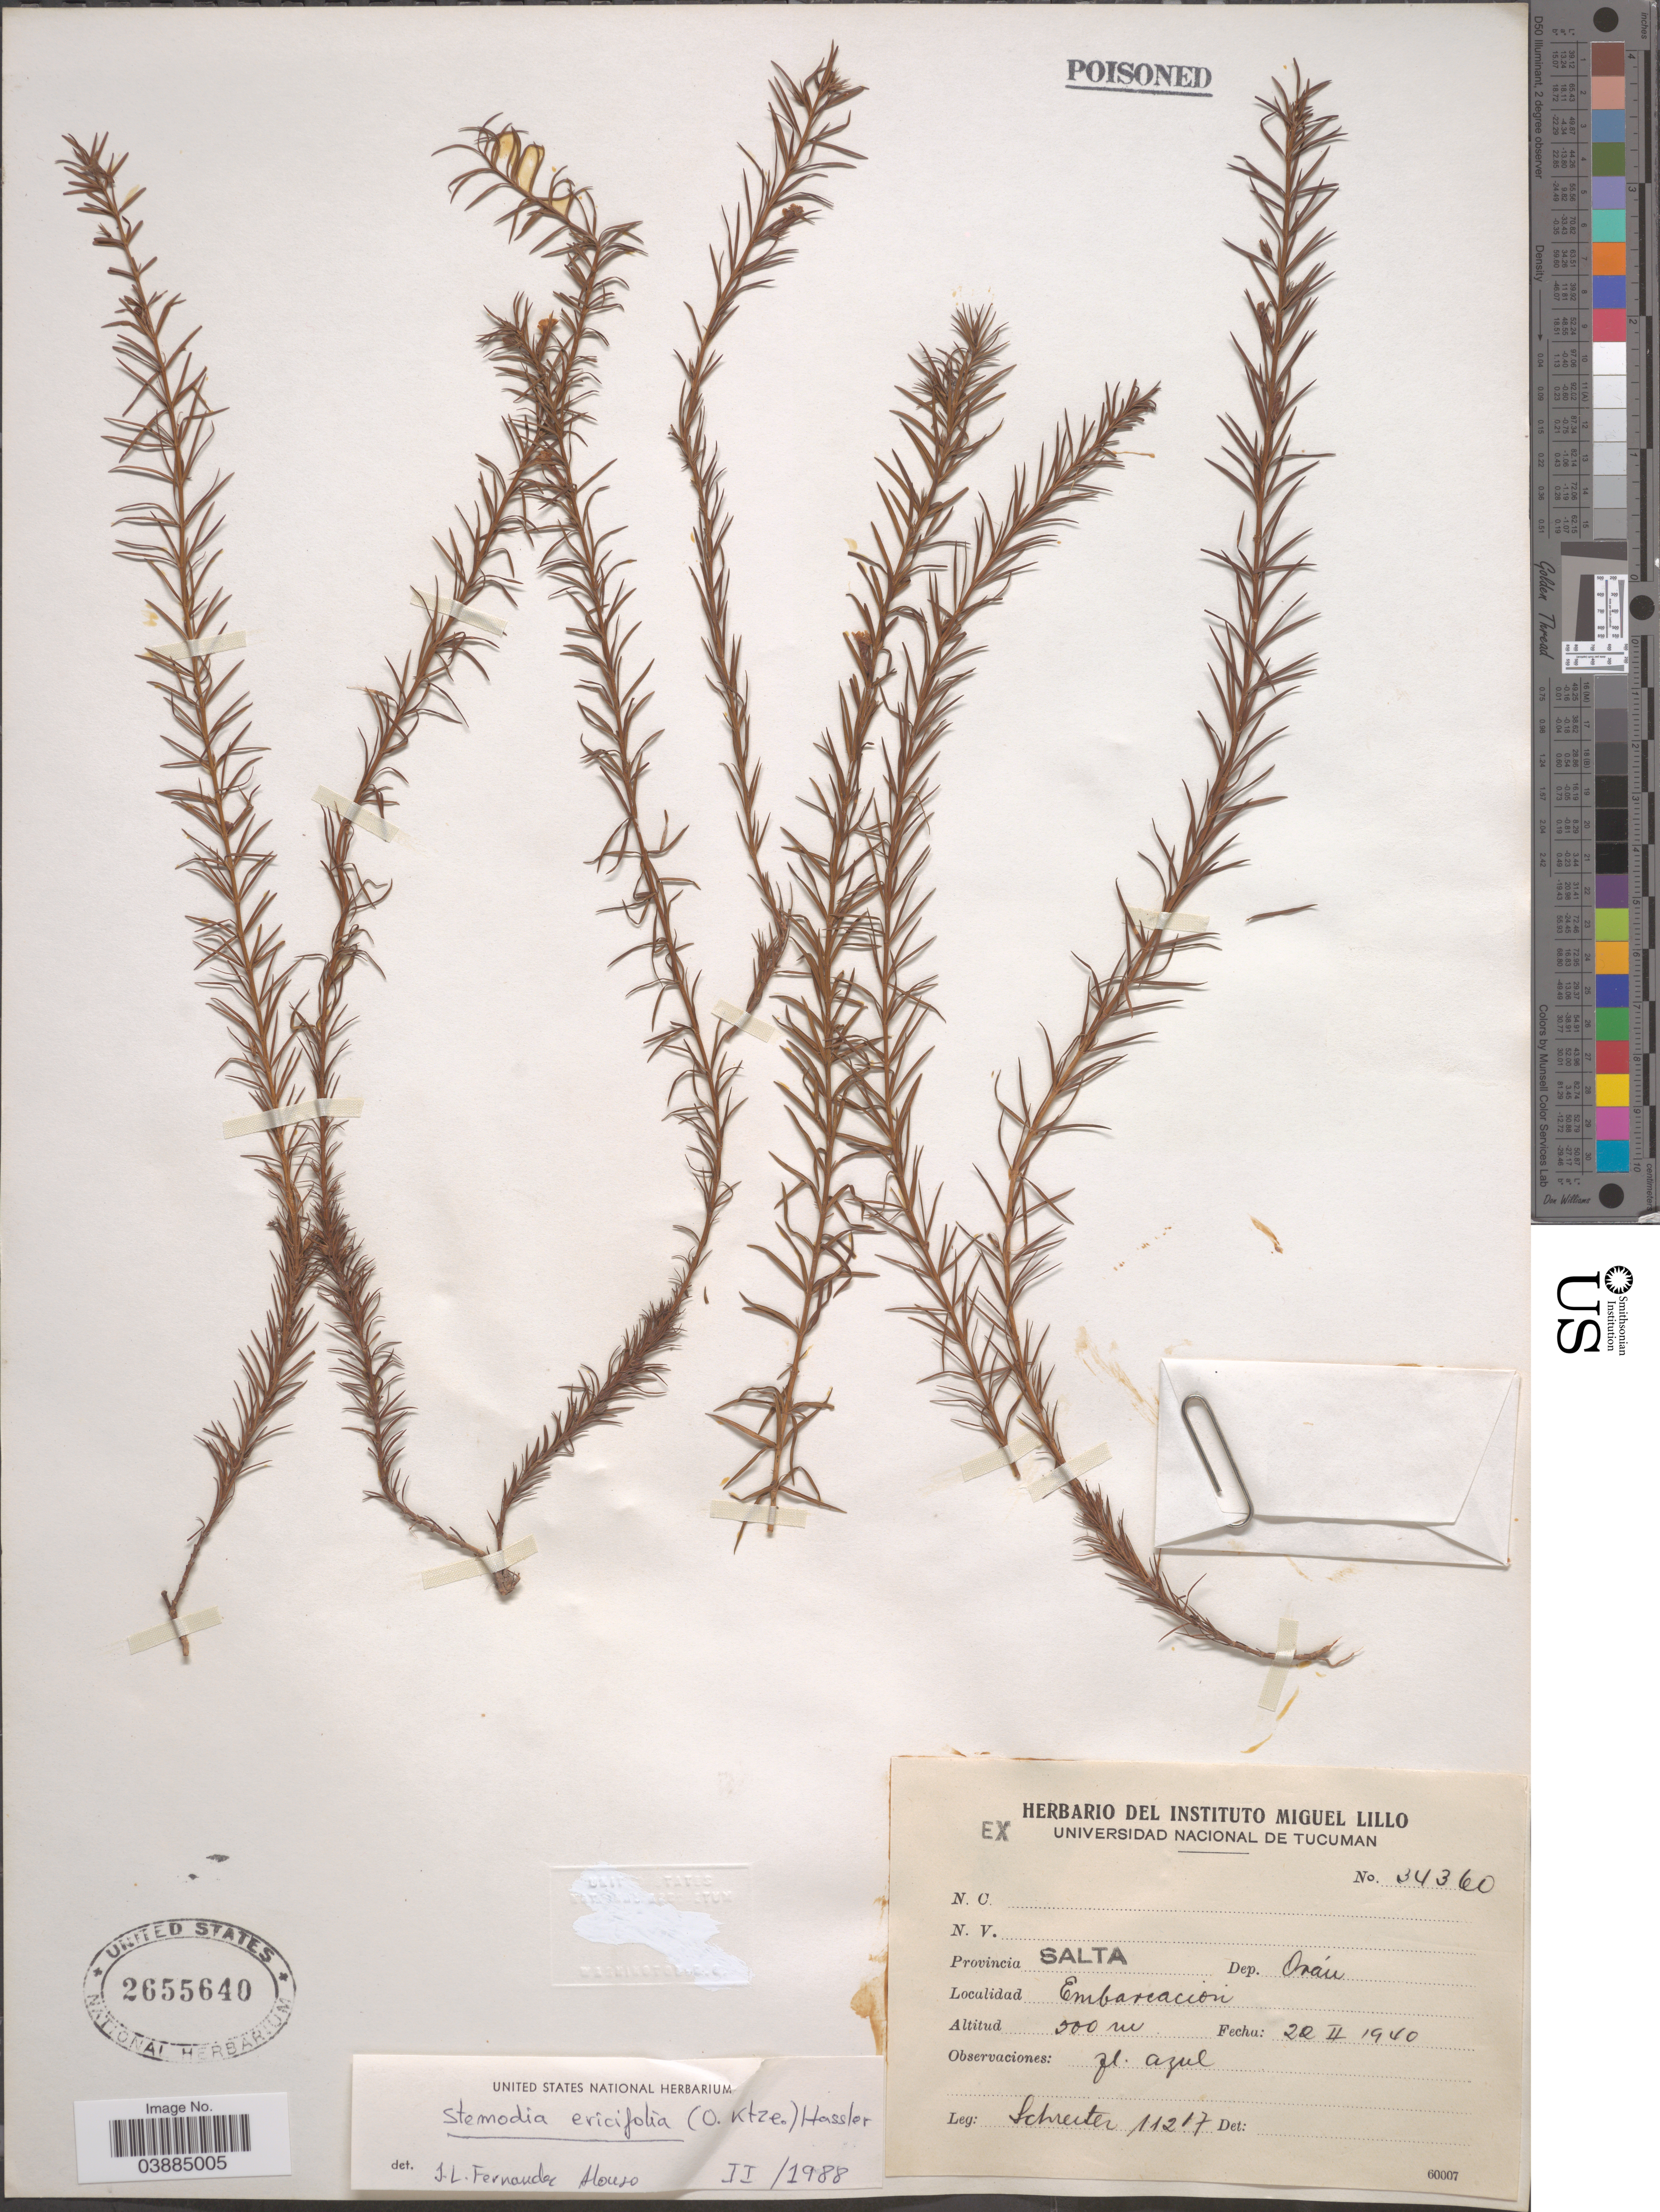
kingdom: Plantae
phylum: Tracheophyta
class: Magnoliopsida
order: Lamiales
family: Plantaginaceae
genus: Stemodia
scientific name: Stemodia ericifolia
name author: K. Schum.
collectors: -. Schreiter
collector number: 11217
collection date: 1940-02-22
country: Argentina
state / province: Salta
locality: Dep. Orán. Embarcacion.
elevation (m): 500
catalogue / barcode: US 2655640